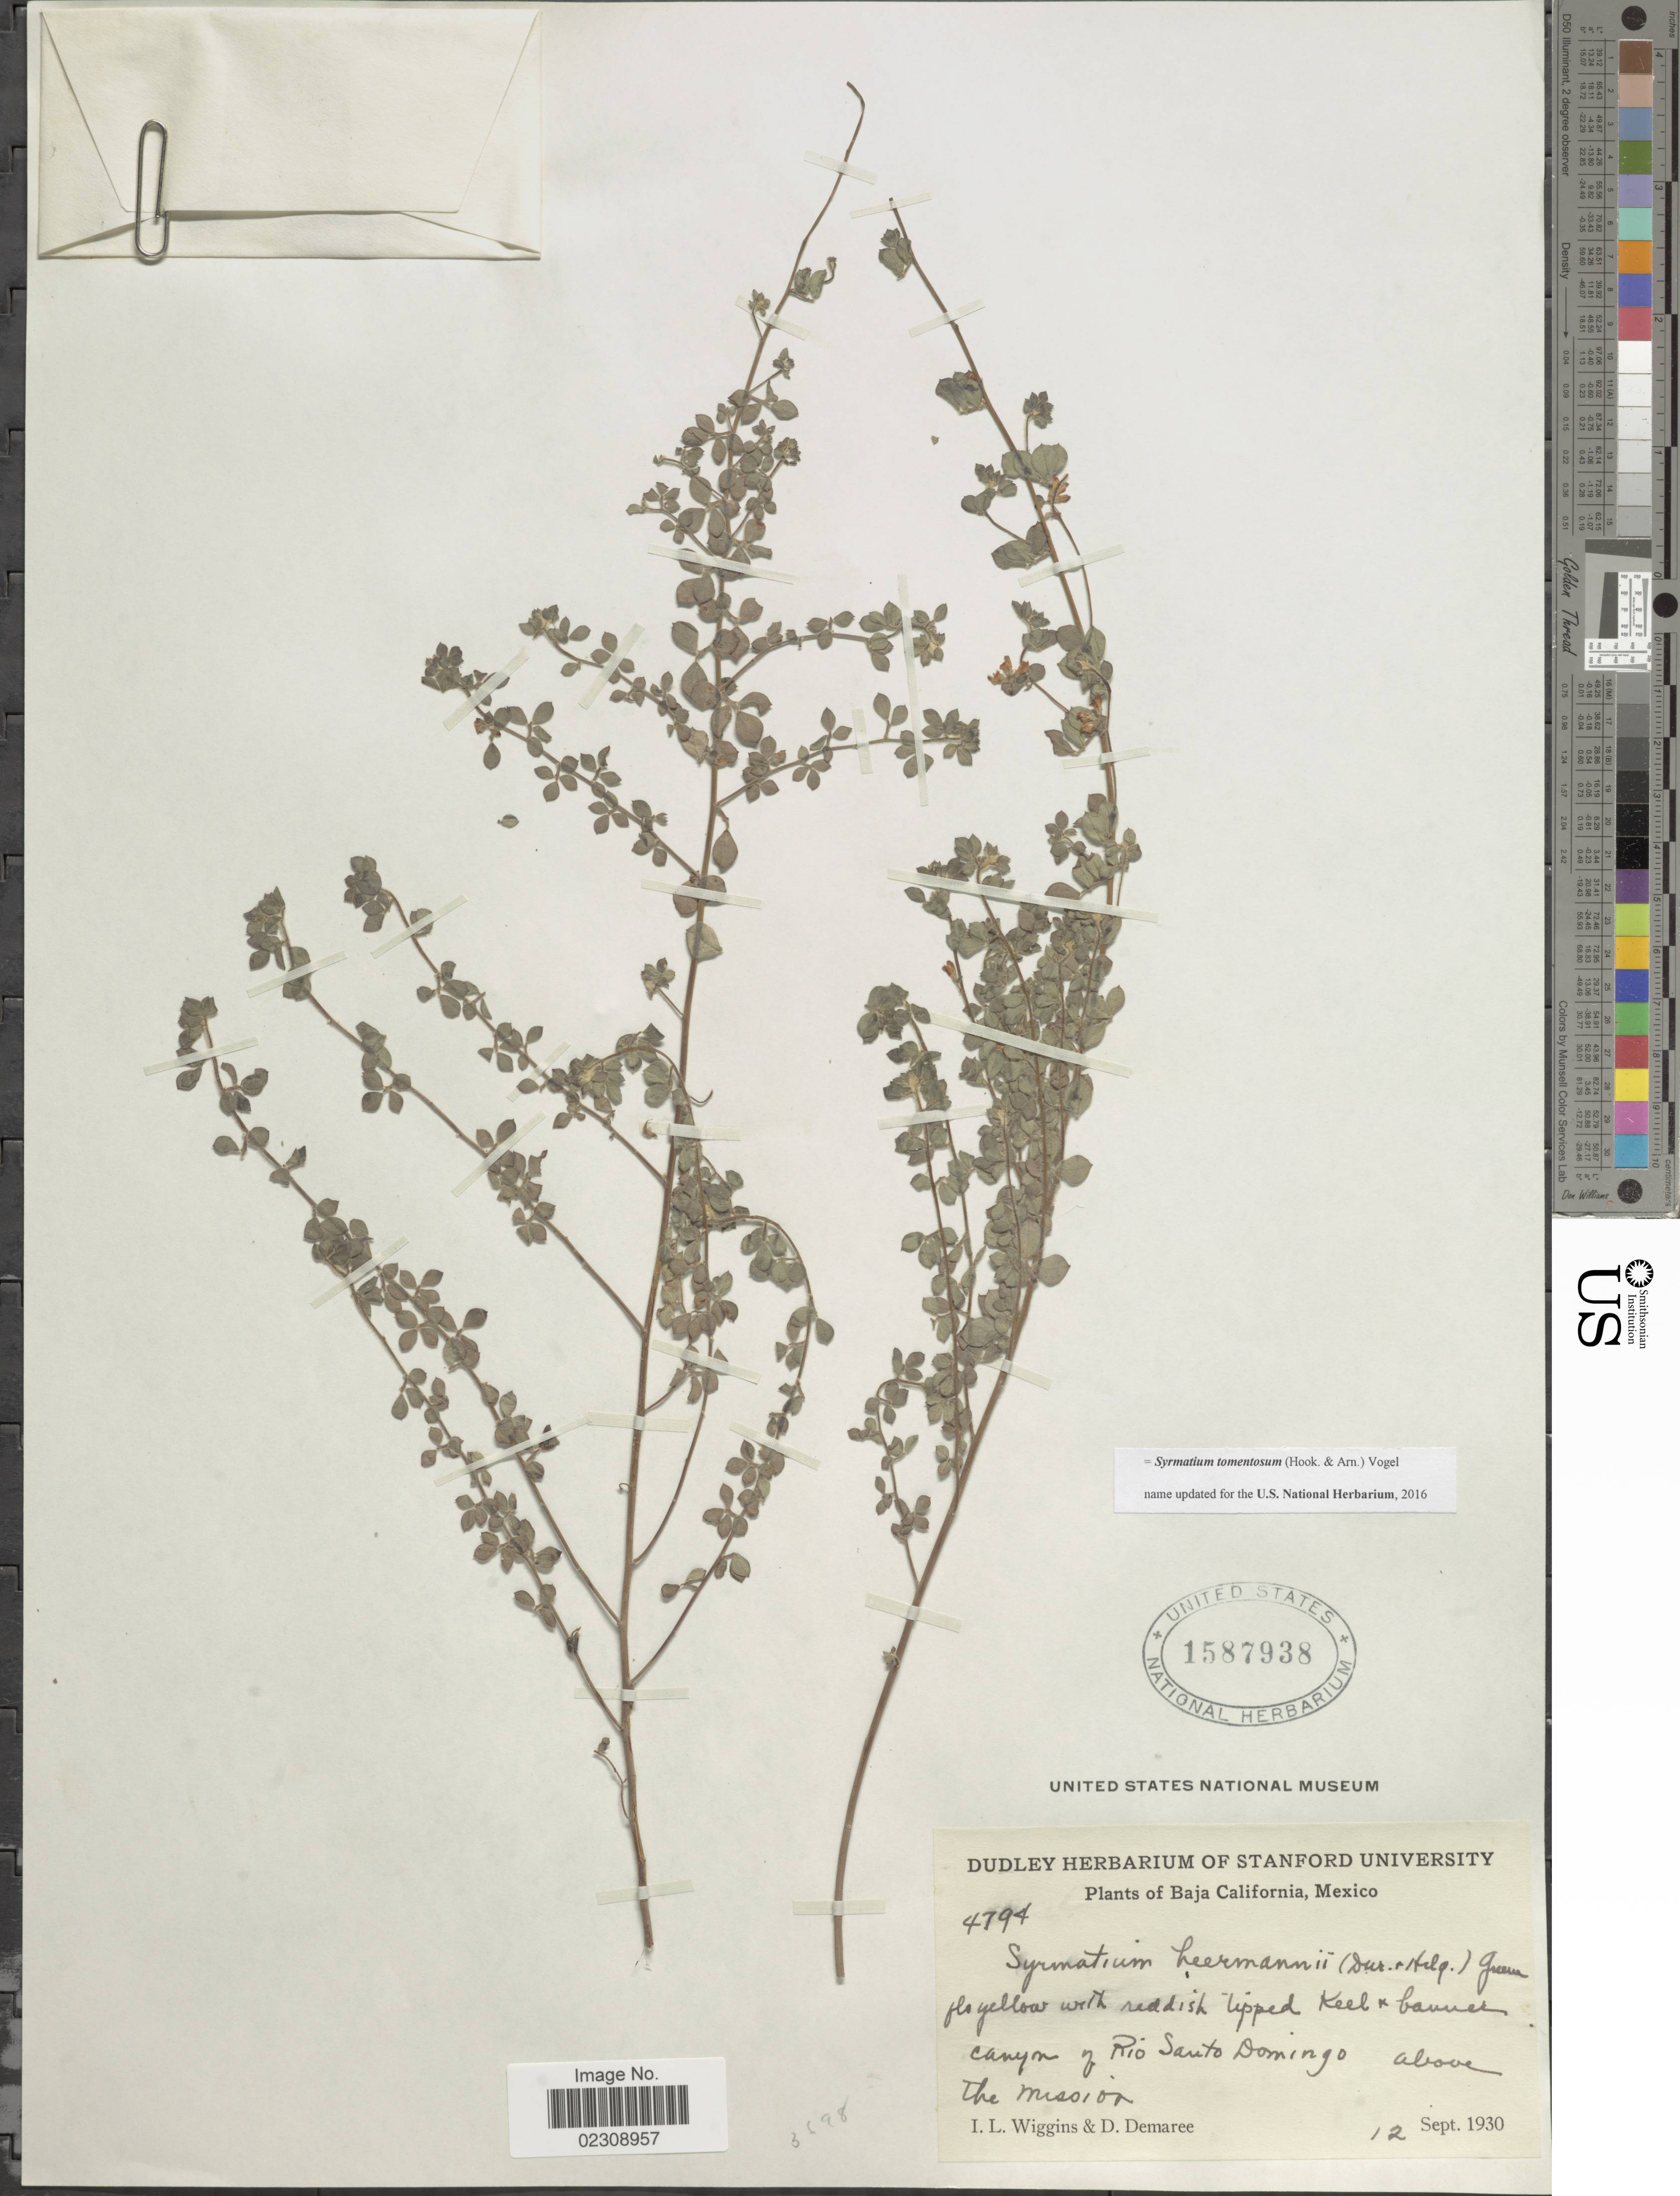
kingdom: Plantae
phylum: Tracheophyta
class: Magnoliopsida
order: Fabales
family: Fabaceae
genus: Syrmatium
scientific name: Syrmatium tomentosum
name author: (Hook. & Arn.) Vogel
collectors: I. L. Wiggins & D. Demaree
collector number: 4794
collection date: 1930-09-12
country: Mexico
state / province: Baja California Norte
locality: Canyon of Rio Santo Domingo above The Mission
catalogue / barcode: US 1587938